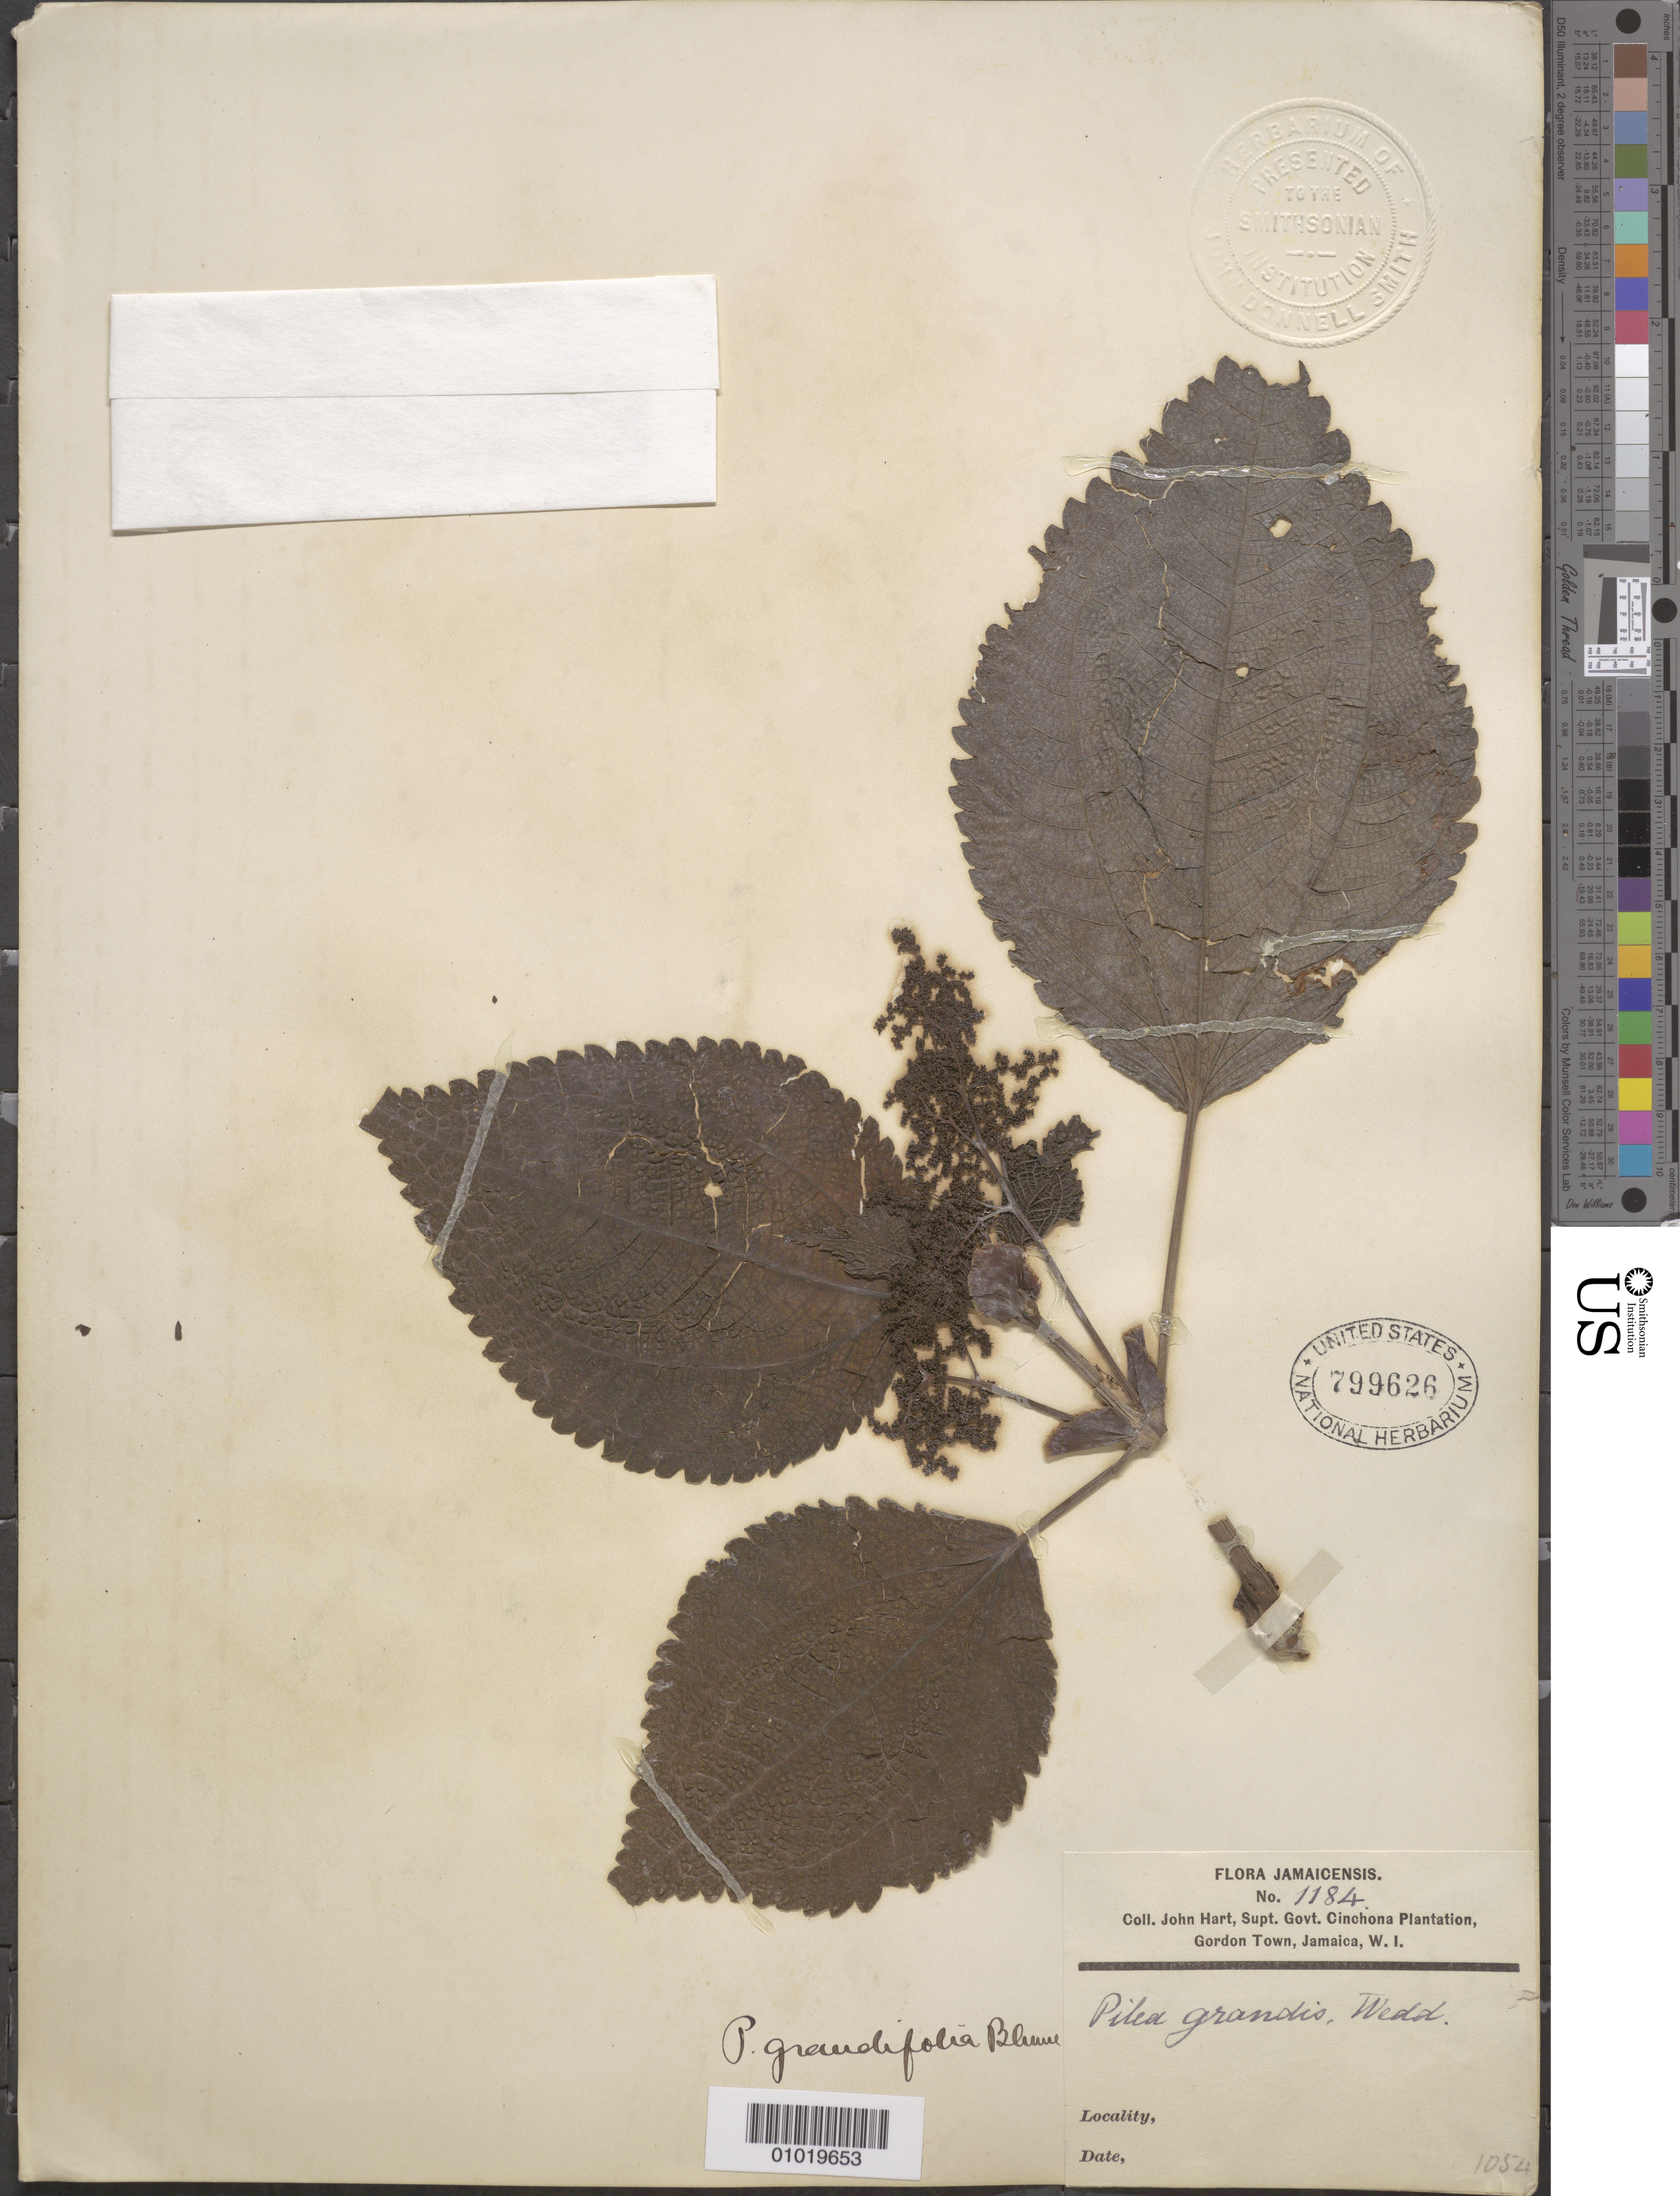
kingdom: Plantae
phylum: Tracheophyta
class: Magnoliopsida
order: Rosales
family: Urticaceae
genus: Pilea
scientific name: Pilea grandifolia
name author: (L.) Blume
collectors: J. Hart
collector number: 1184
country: Jamaica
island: Jamaica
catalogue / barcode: US 799626